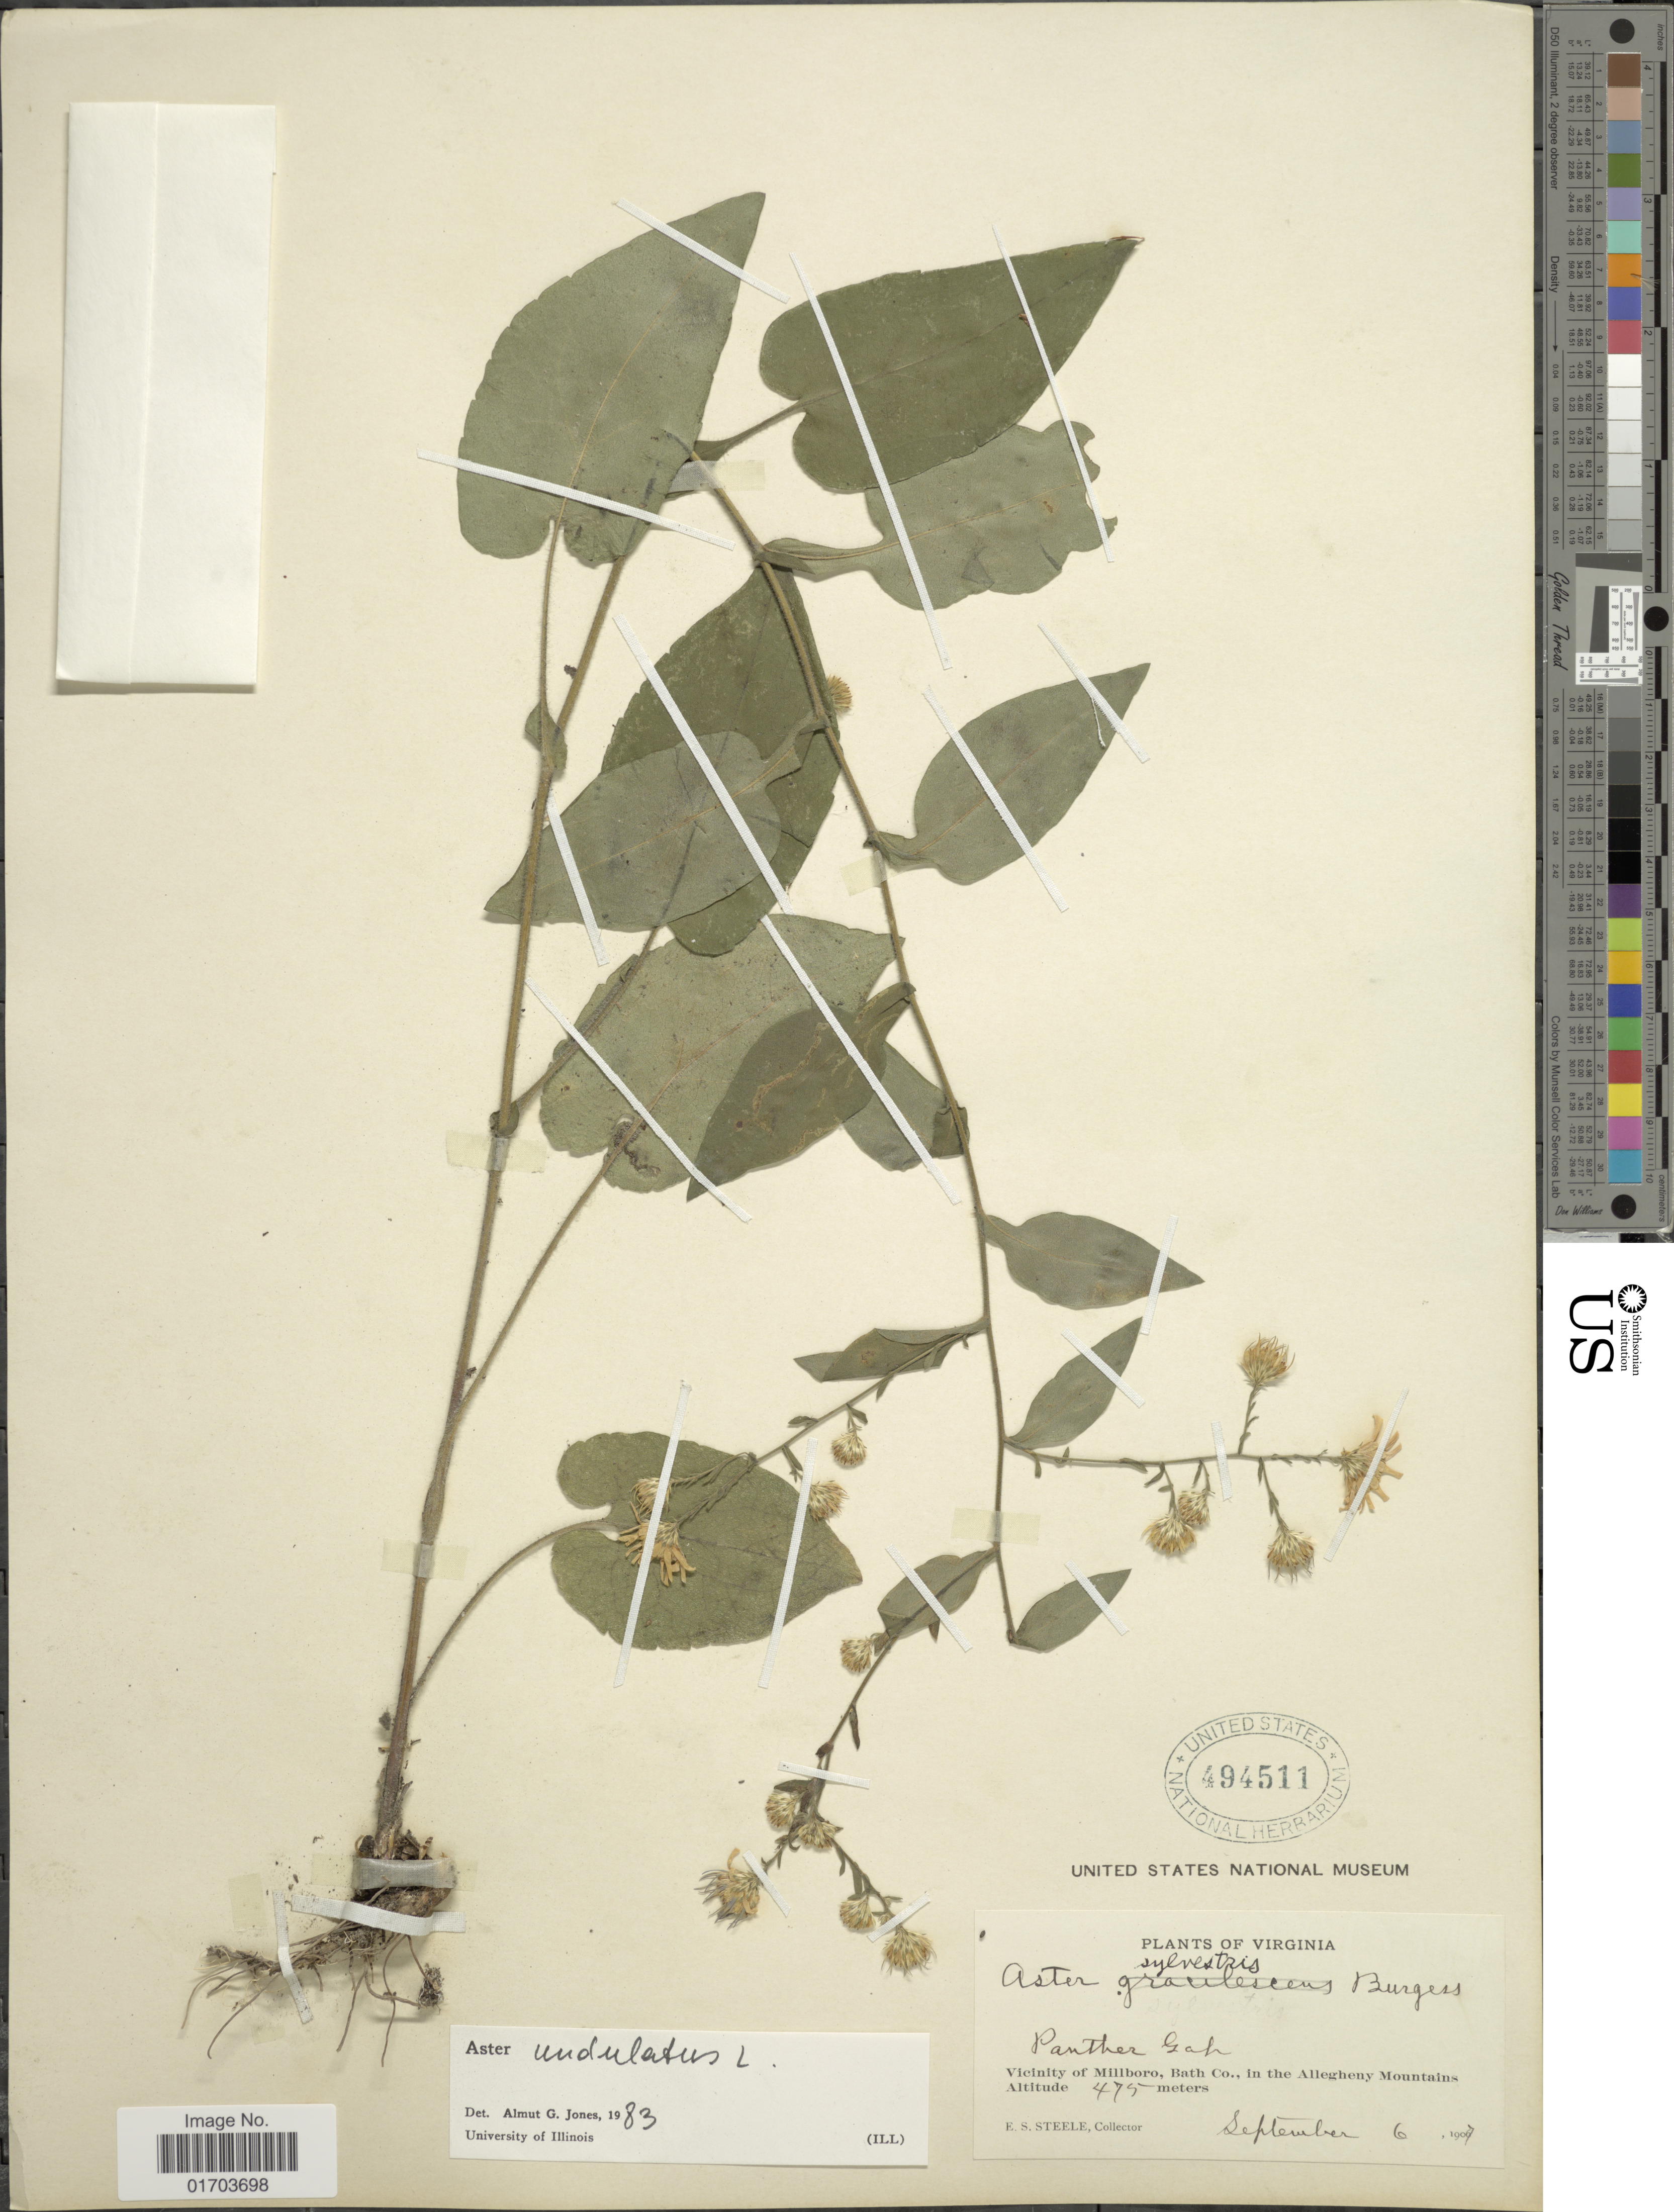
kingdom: Plantae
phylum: Tracheophyta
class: Magnoliopsida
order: Asterales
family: Asteraceae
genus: Symphyotrichum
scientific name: Symphyotrichum undulatum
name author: (L.) G.L. Nesom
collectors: E. Steele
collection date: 1907-09-06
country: United States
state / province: Virginia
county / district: Bath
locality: Virginia. Panther Gap. Vicinity of Millboro, Bath Co., in the Allegheny Mountains.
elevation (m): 475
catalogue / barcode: US 494511